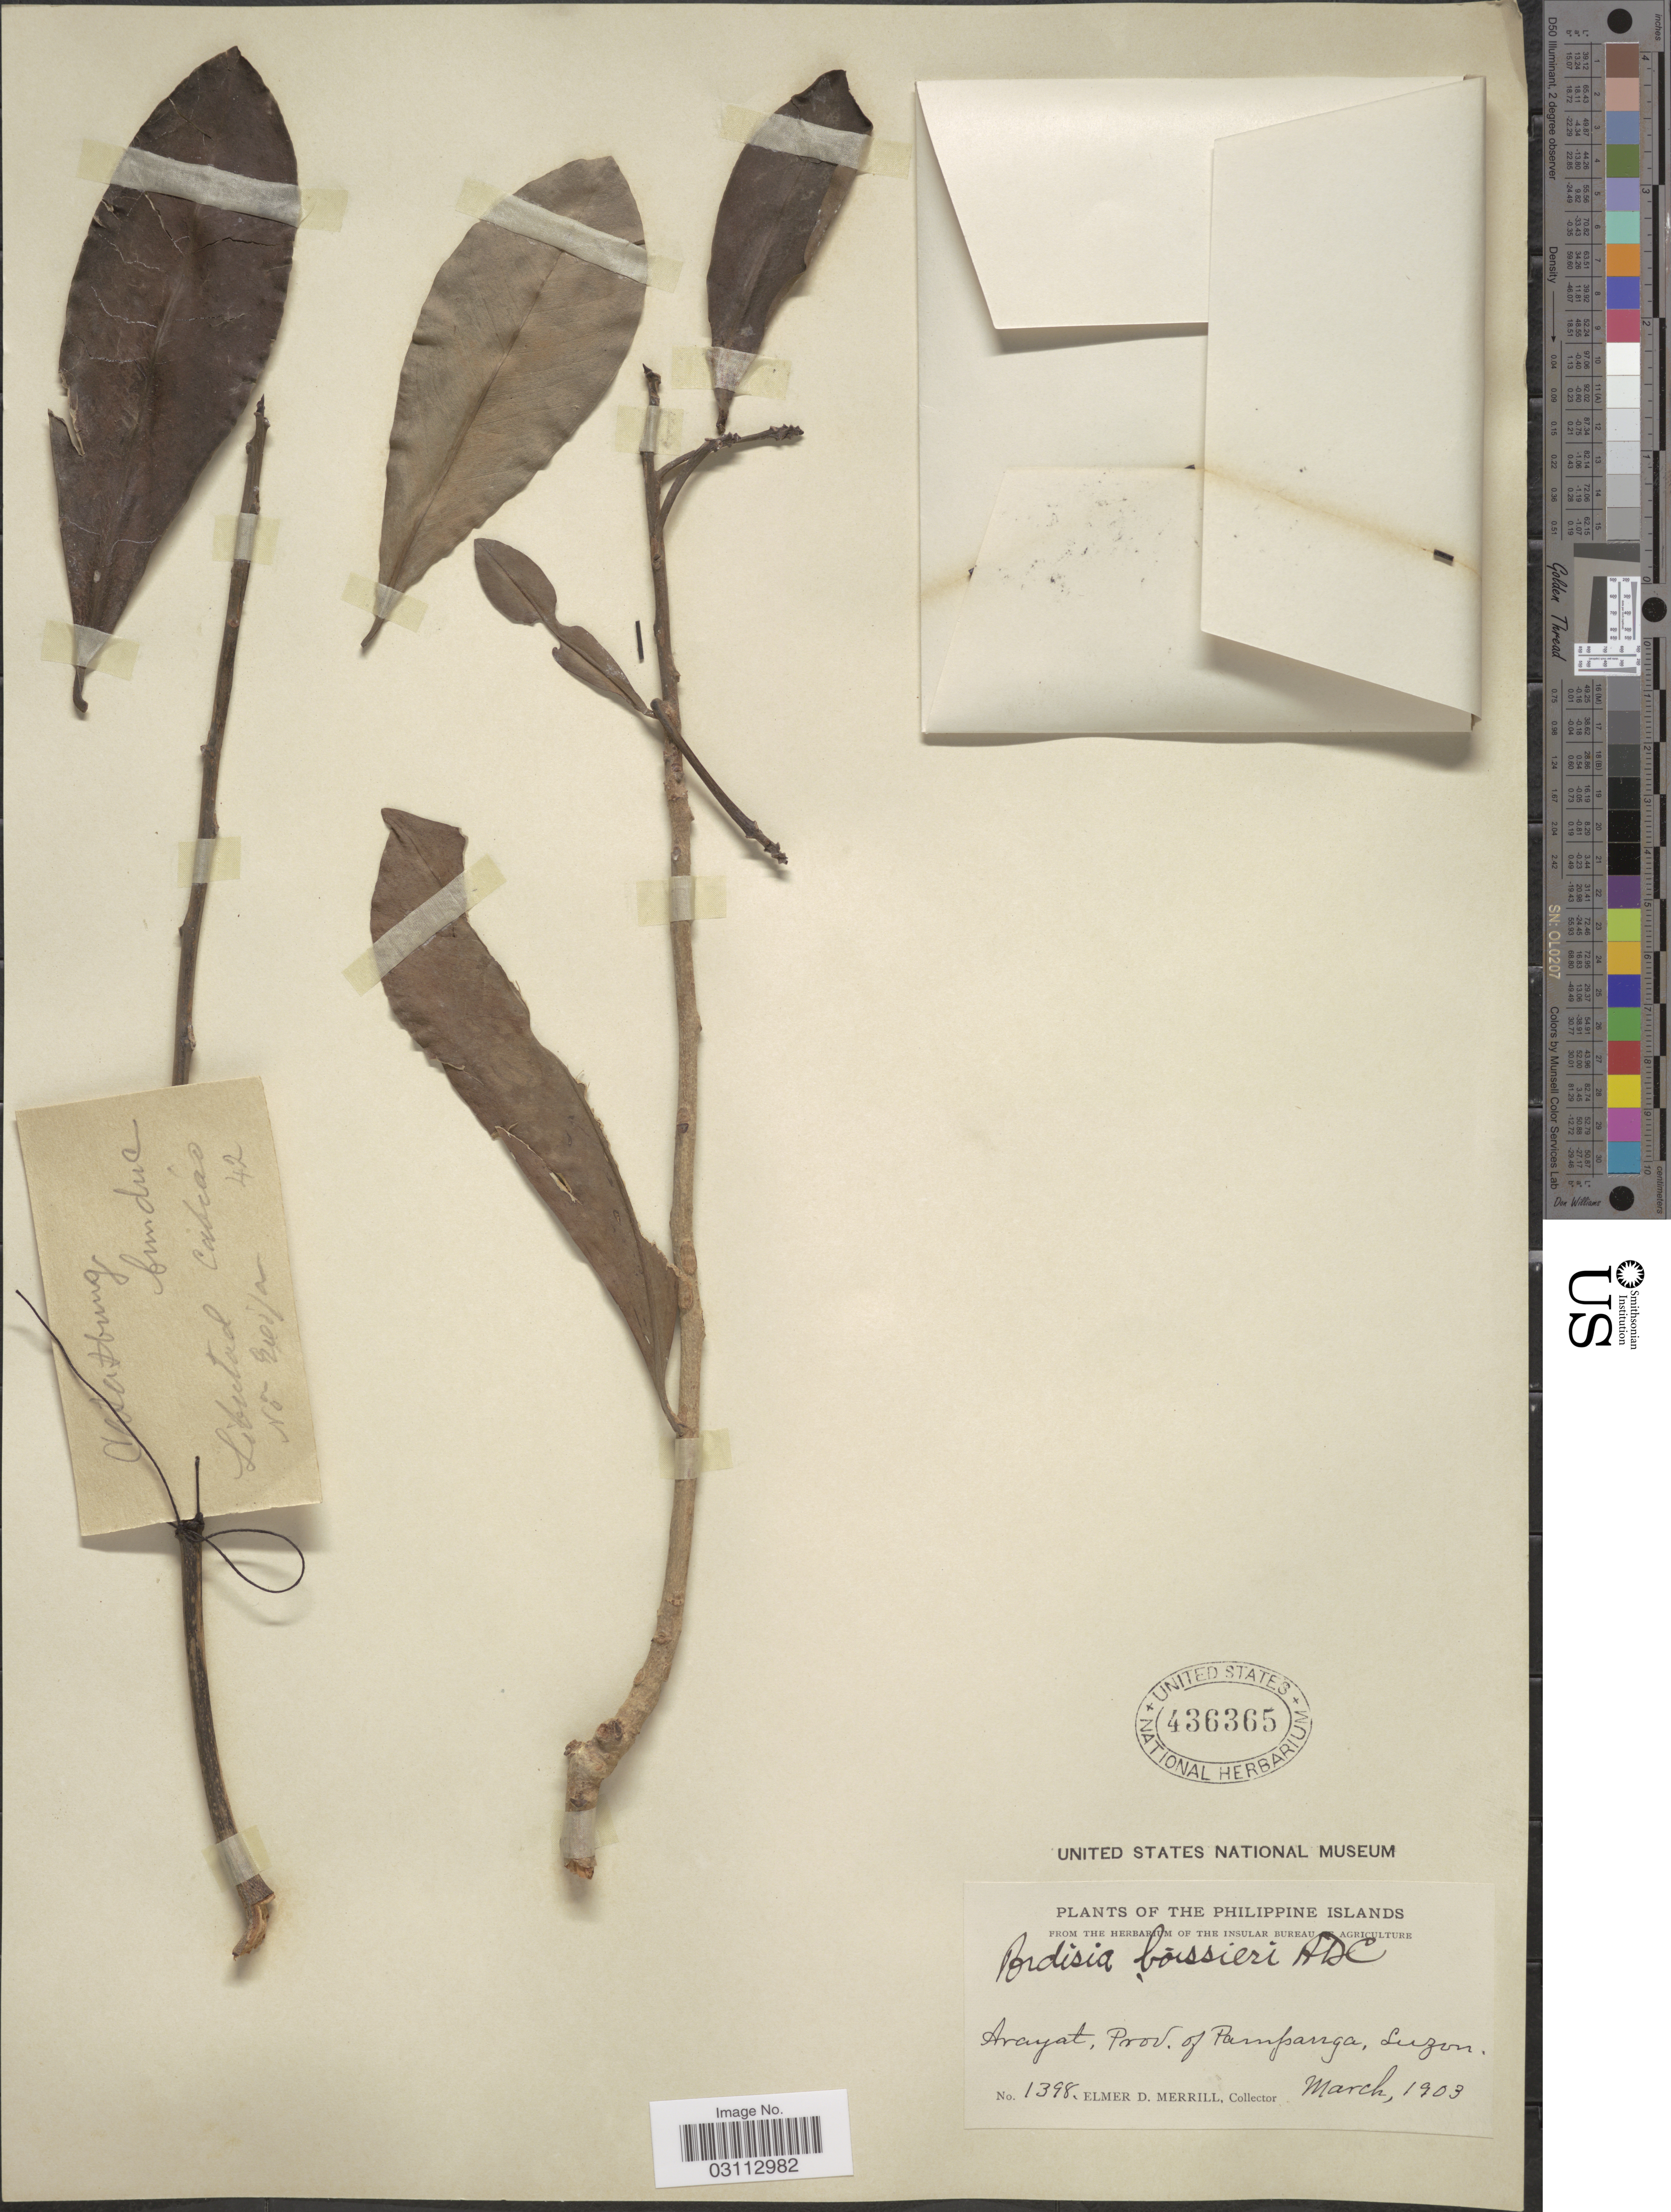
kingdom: Plantae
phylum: Tracheophyta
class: Magnoliopsida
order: Ericales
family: Primulaceae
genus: Ardisia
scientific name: Ardisia squamulosa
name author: C. Presl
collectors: E. D. Merrill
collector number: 1398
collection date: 1903-03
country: Philippines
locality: Arayat, Prov. of Pampanga, Luzon.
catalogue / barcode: US 436365